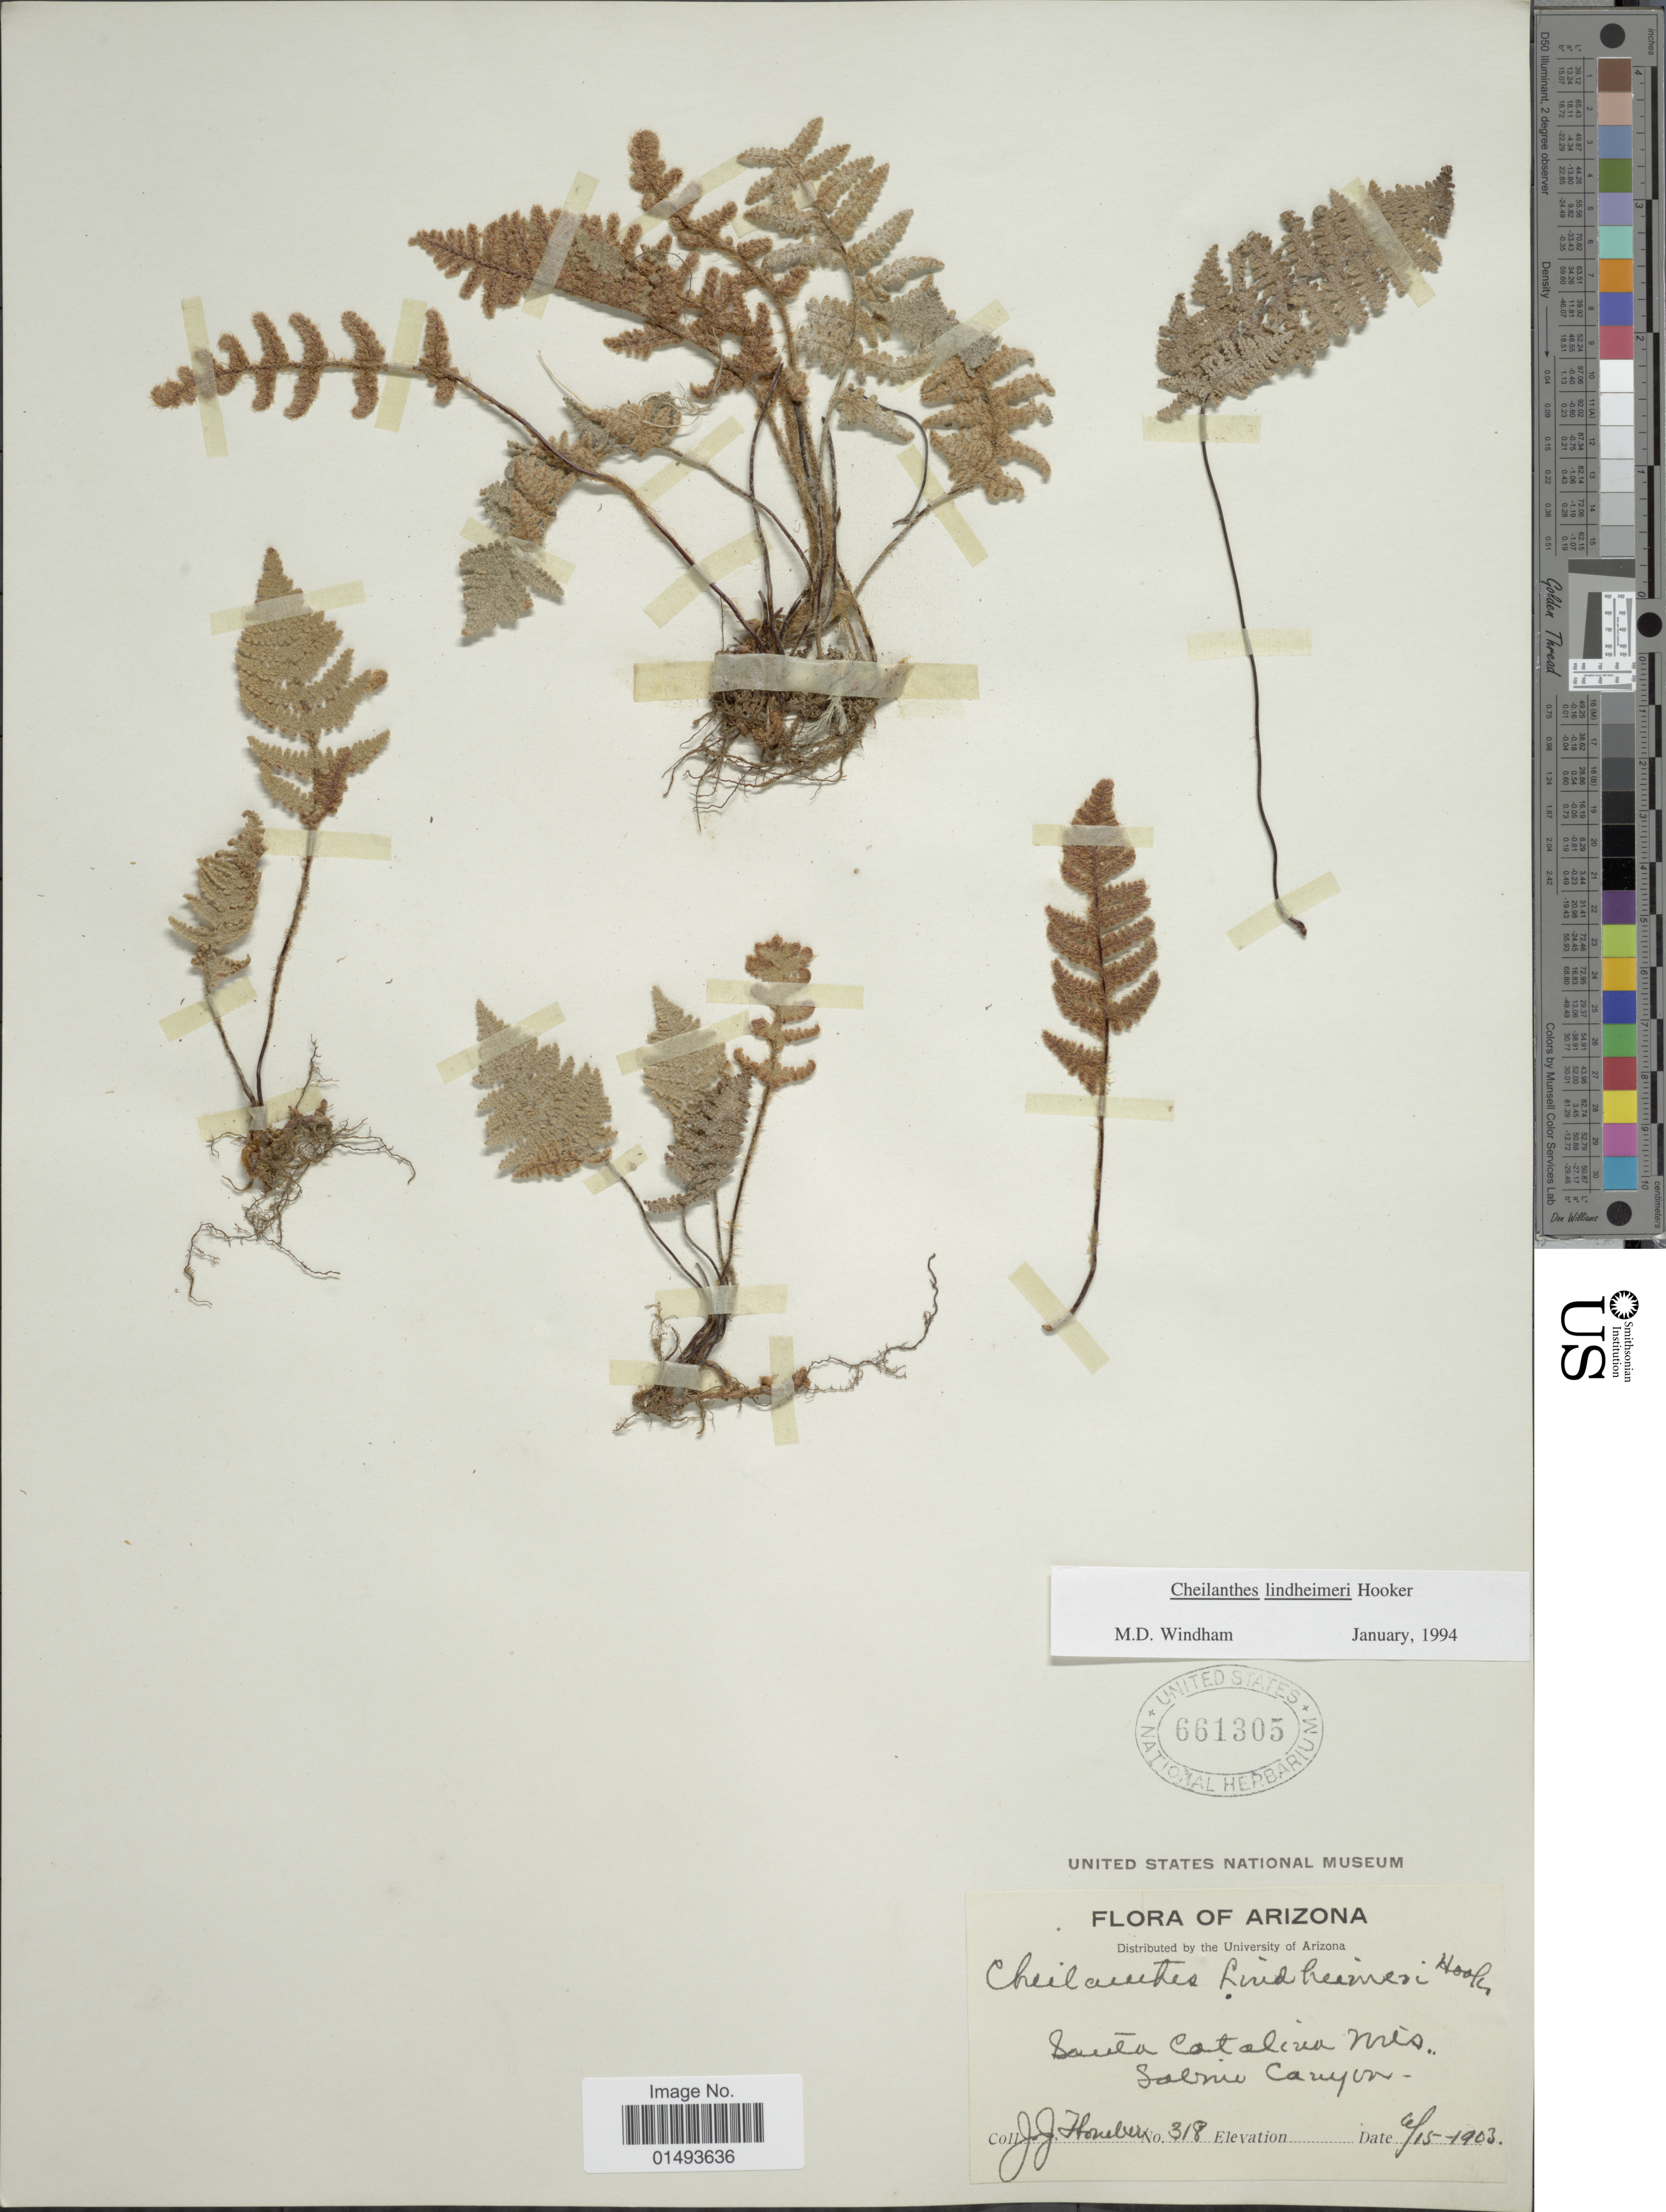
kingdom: Plantae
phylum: Tracheophyta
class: Polypodiopsida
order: Polypodiales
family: Pteridaceae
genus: Myriopteris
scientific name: Myriopteris lindheimeri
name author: (Hook.) J. Sm.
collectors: J. Honebur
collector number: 318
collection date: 1903-06-15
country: United States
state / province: Arizona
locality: Santa Catalina Mts., Stone Cabin Canyon.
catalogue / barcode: US 661305